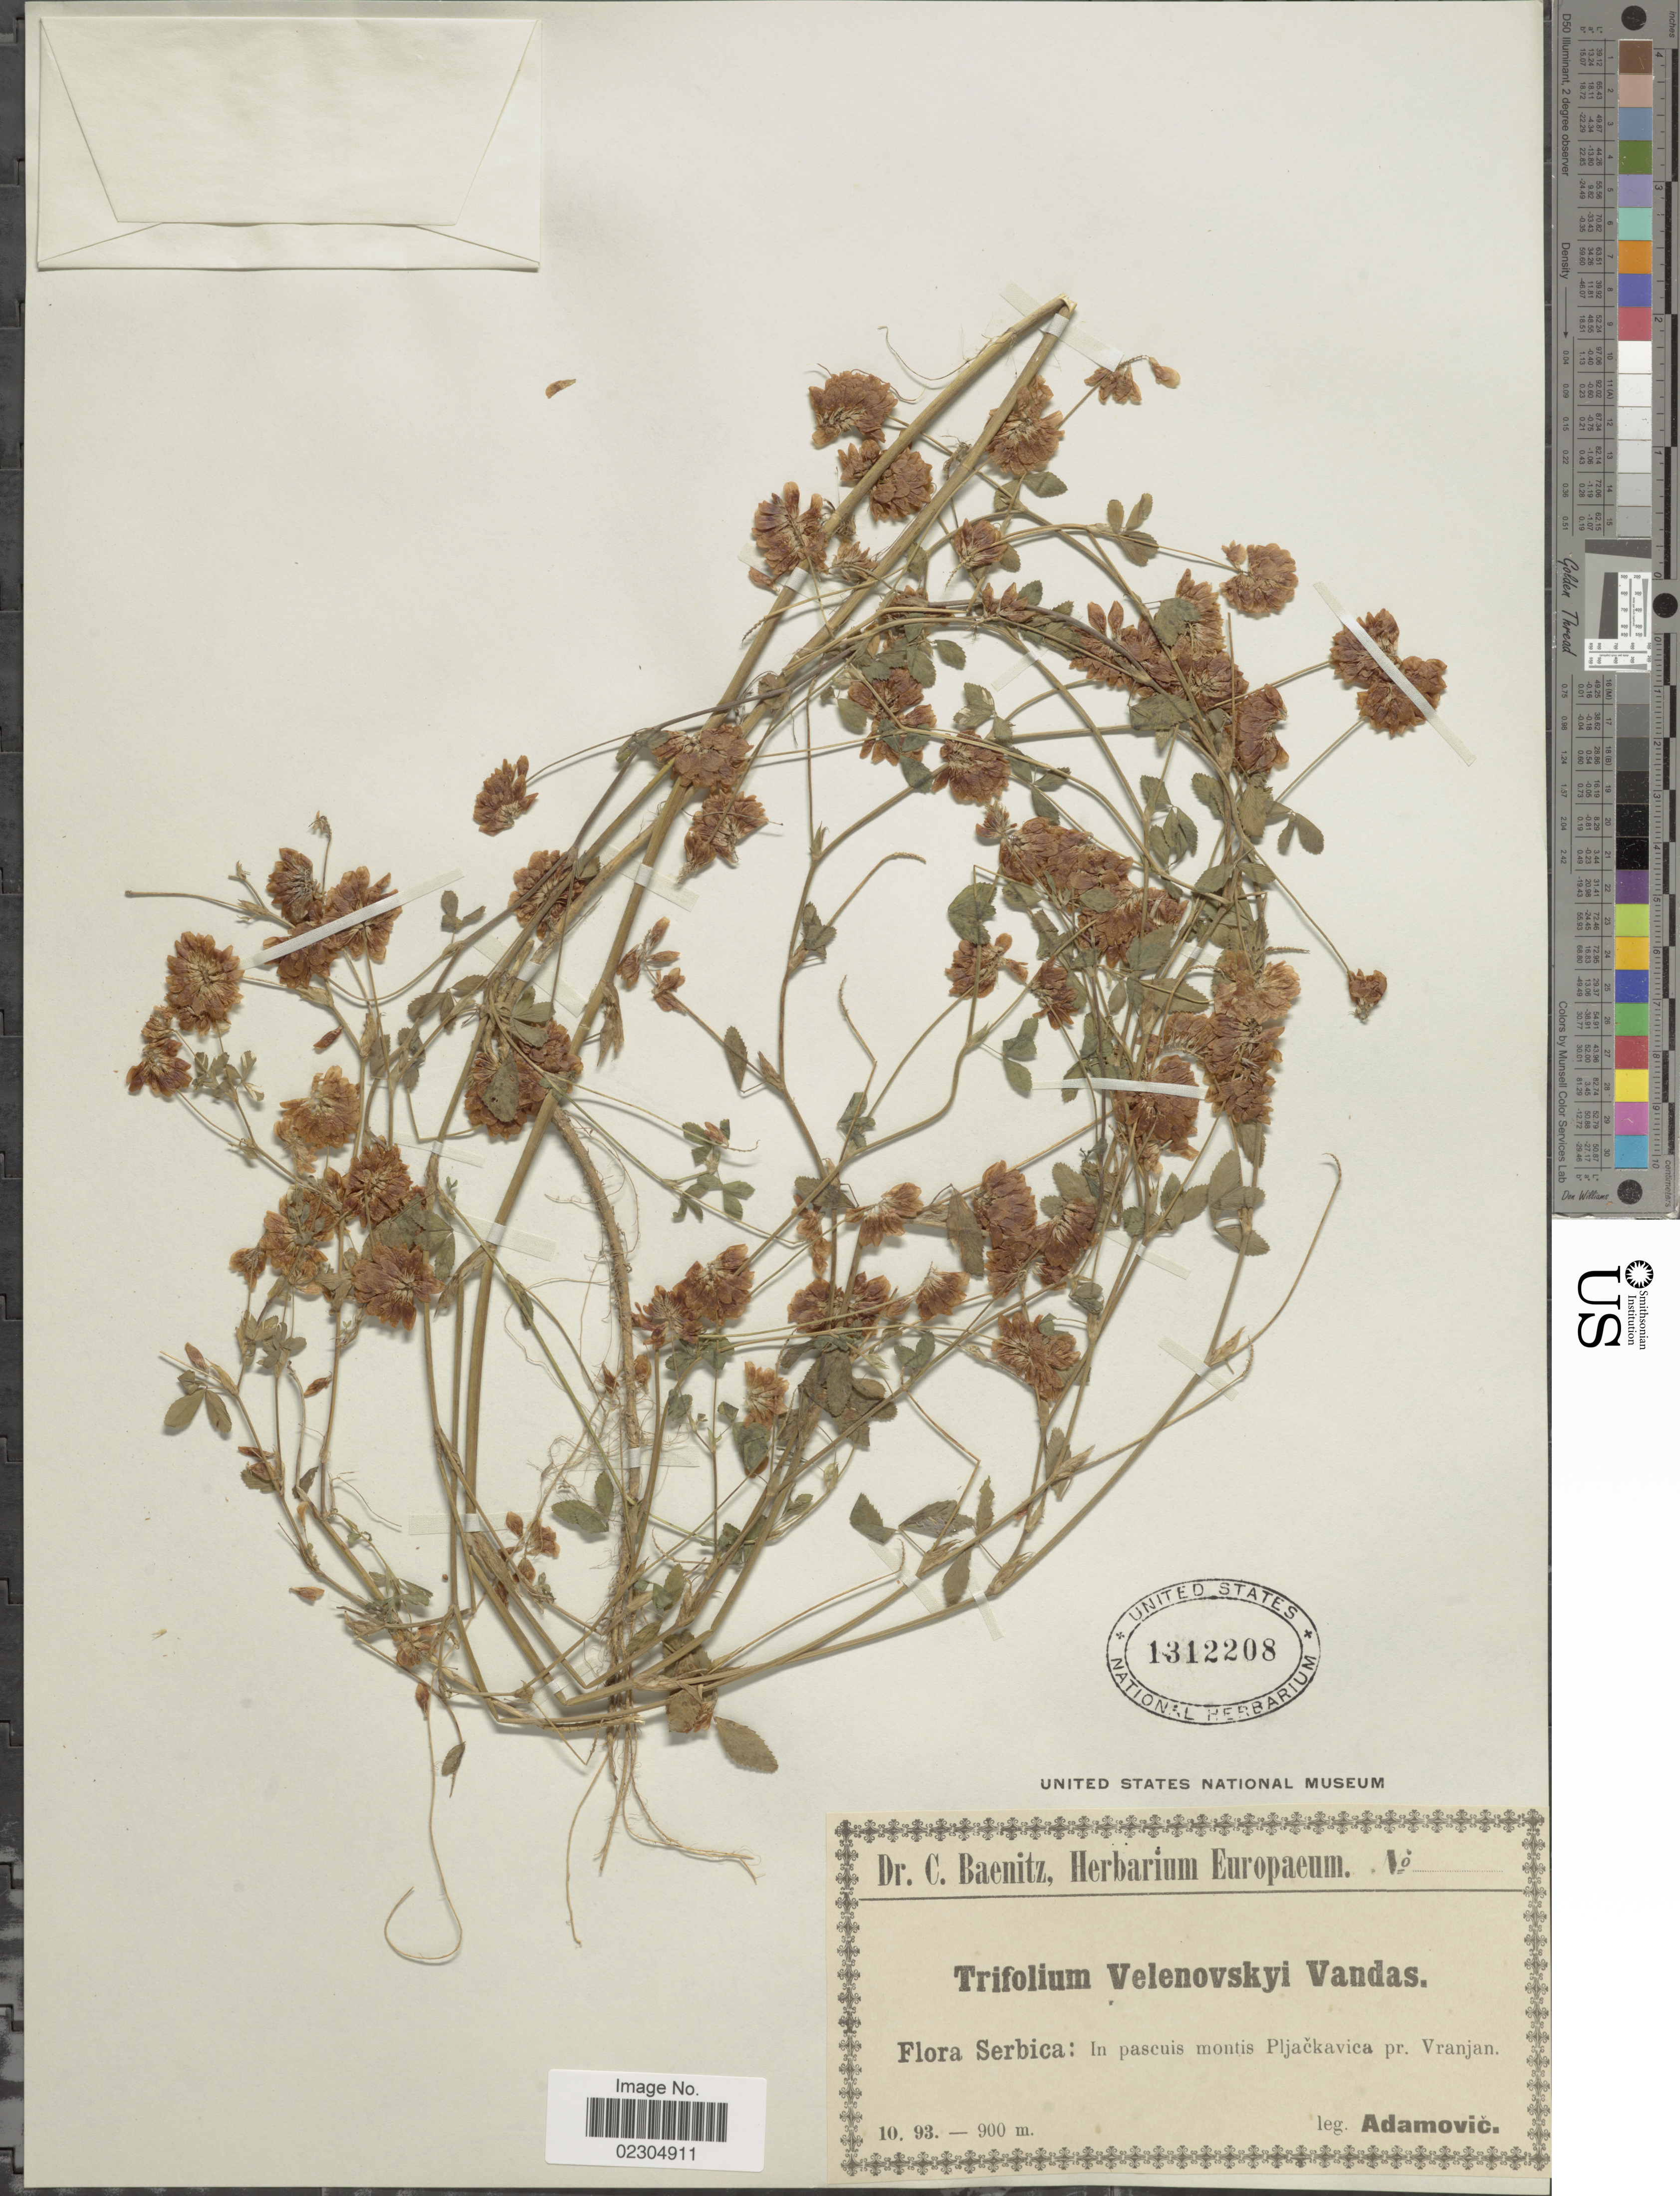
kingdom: Plantae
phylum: Tracheophyta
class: Magnoliopsida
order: Fabales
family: Fabaceae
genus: Trifolium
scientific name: Trifolium velenovskyi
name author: Vandas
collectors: L. Adamović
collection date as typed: Transcribed d/m/y: /10/93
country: Serbia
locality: Sebica: in pascuis montis Pljackavica pr. Vranjan.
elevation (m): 900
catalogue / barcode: US 1312208